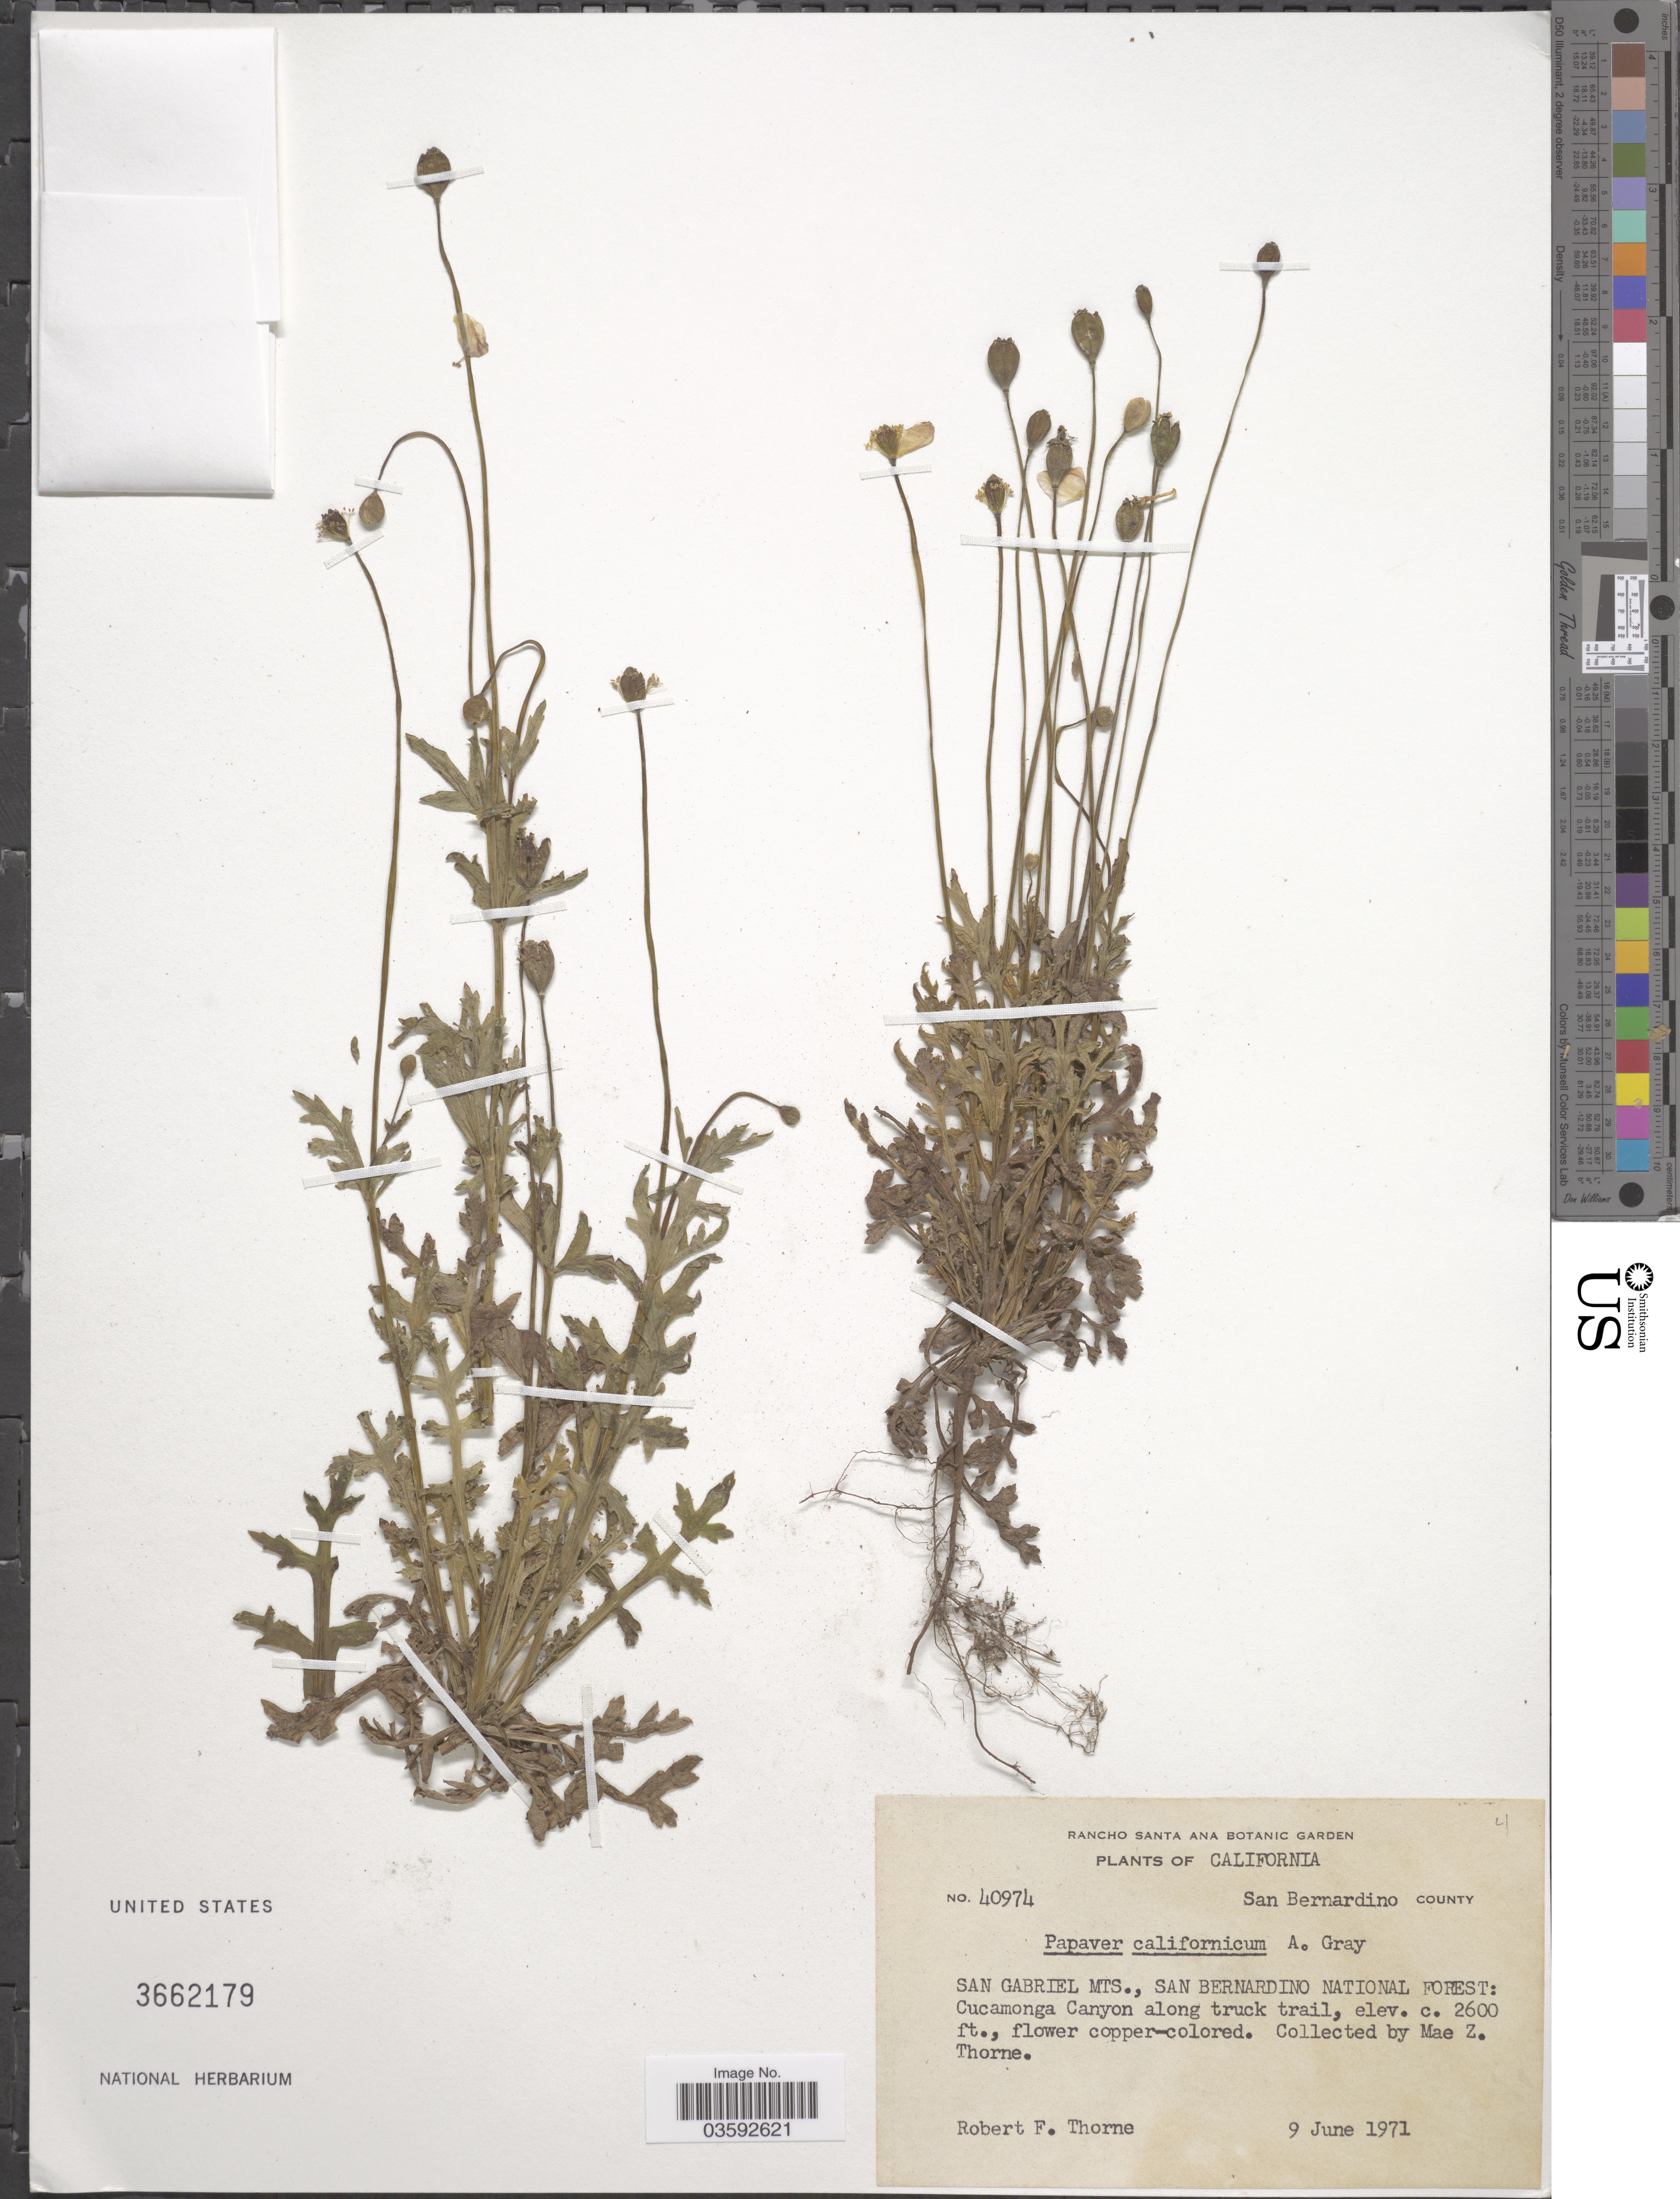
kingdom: Plantae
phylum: Tracheophyta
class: Magnoliopsida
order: Ranunculales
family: Papaveraceae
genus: Papaver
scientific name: Papaver californicum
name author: A. Gray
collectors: R. F. Thorne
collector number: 40974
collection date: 1971-06-09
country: United States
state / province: California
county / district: San Bernardino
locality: San Bernardino County. San Gabriel Mts., San Bernardino National Forest: Cucamonga Canyon along truck trail.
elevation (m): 792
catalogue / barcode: US 3662179